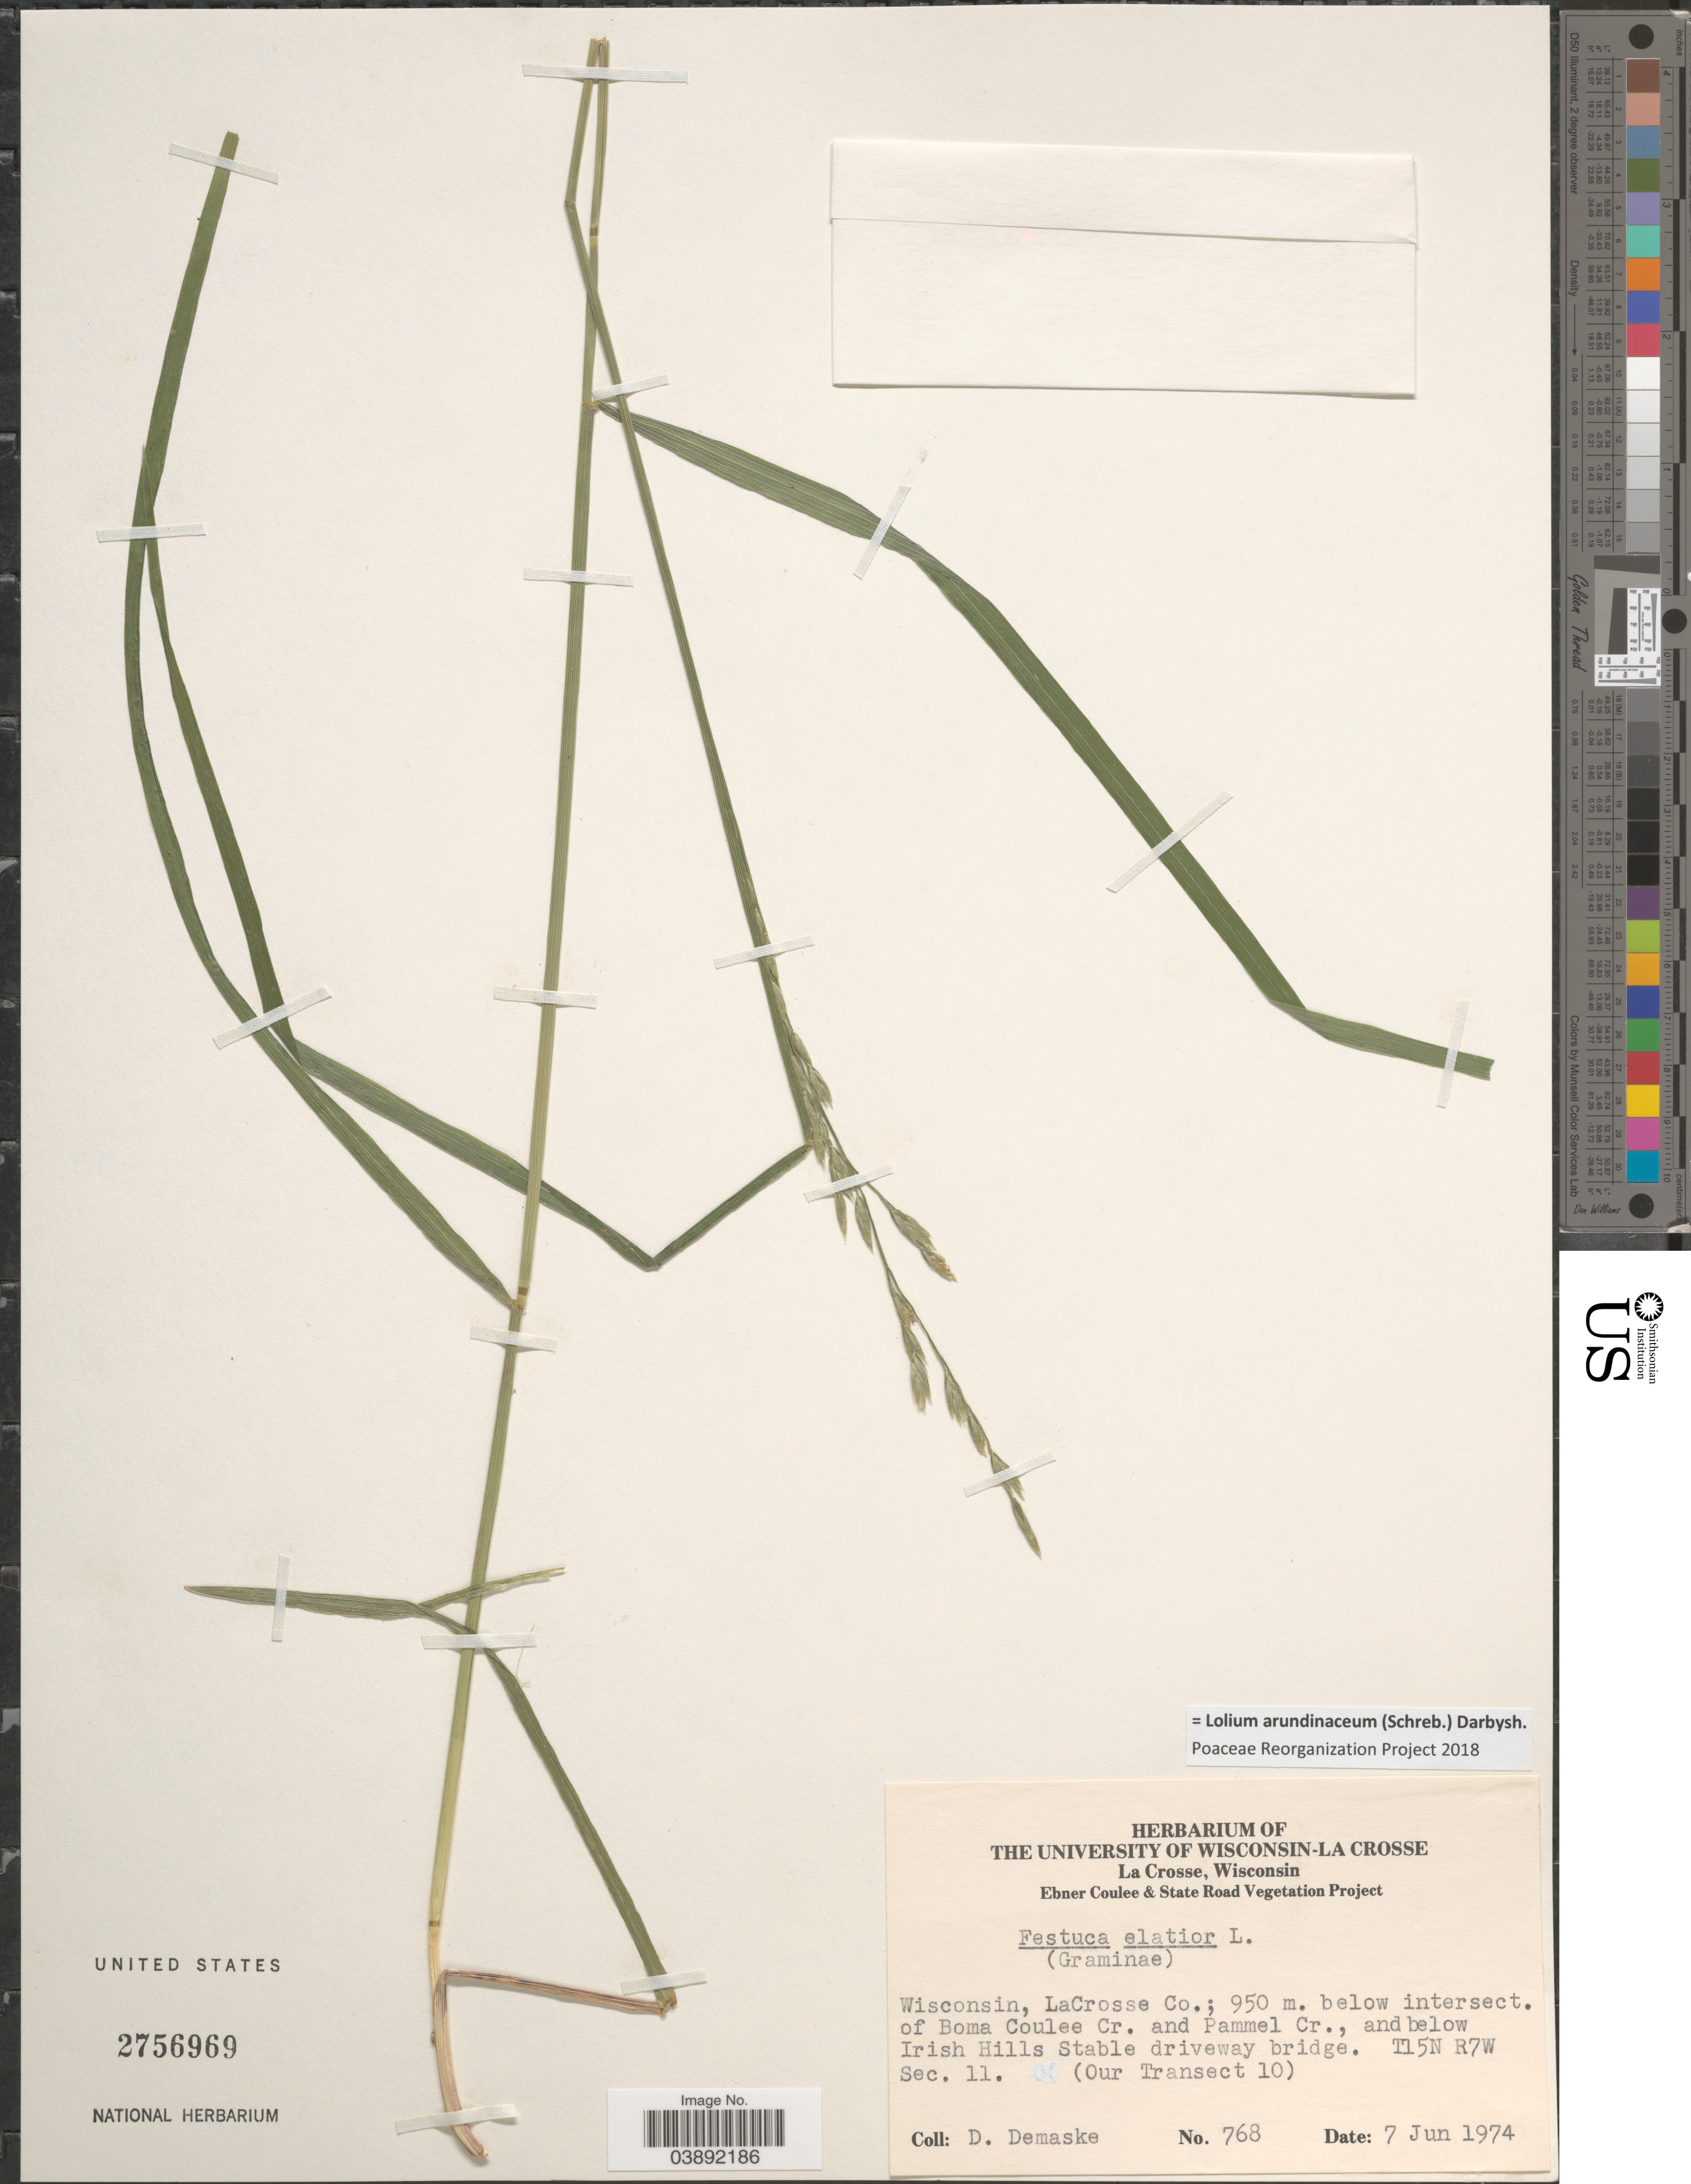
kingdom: Plantae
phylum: Tracheophyta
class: Liliopsida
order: Poales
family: Poaceae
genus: Lolium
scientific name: Lolium arundinaceum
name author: (Schreb.) Darbysh.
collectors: D. Demaske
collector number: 768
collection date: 1974-06-07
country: United States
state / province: Wisconsin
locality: La Crosse. LaCrosse Co.; below intersect. of Boma Coulee Cr. and Pammel Cr., and below Irish Hills Stable driveway bridge. T15N R7W Sec. 11 (Our Transect 10).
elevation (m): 950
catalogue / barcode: US 2756969